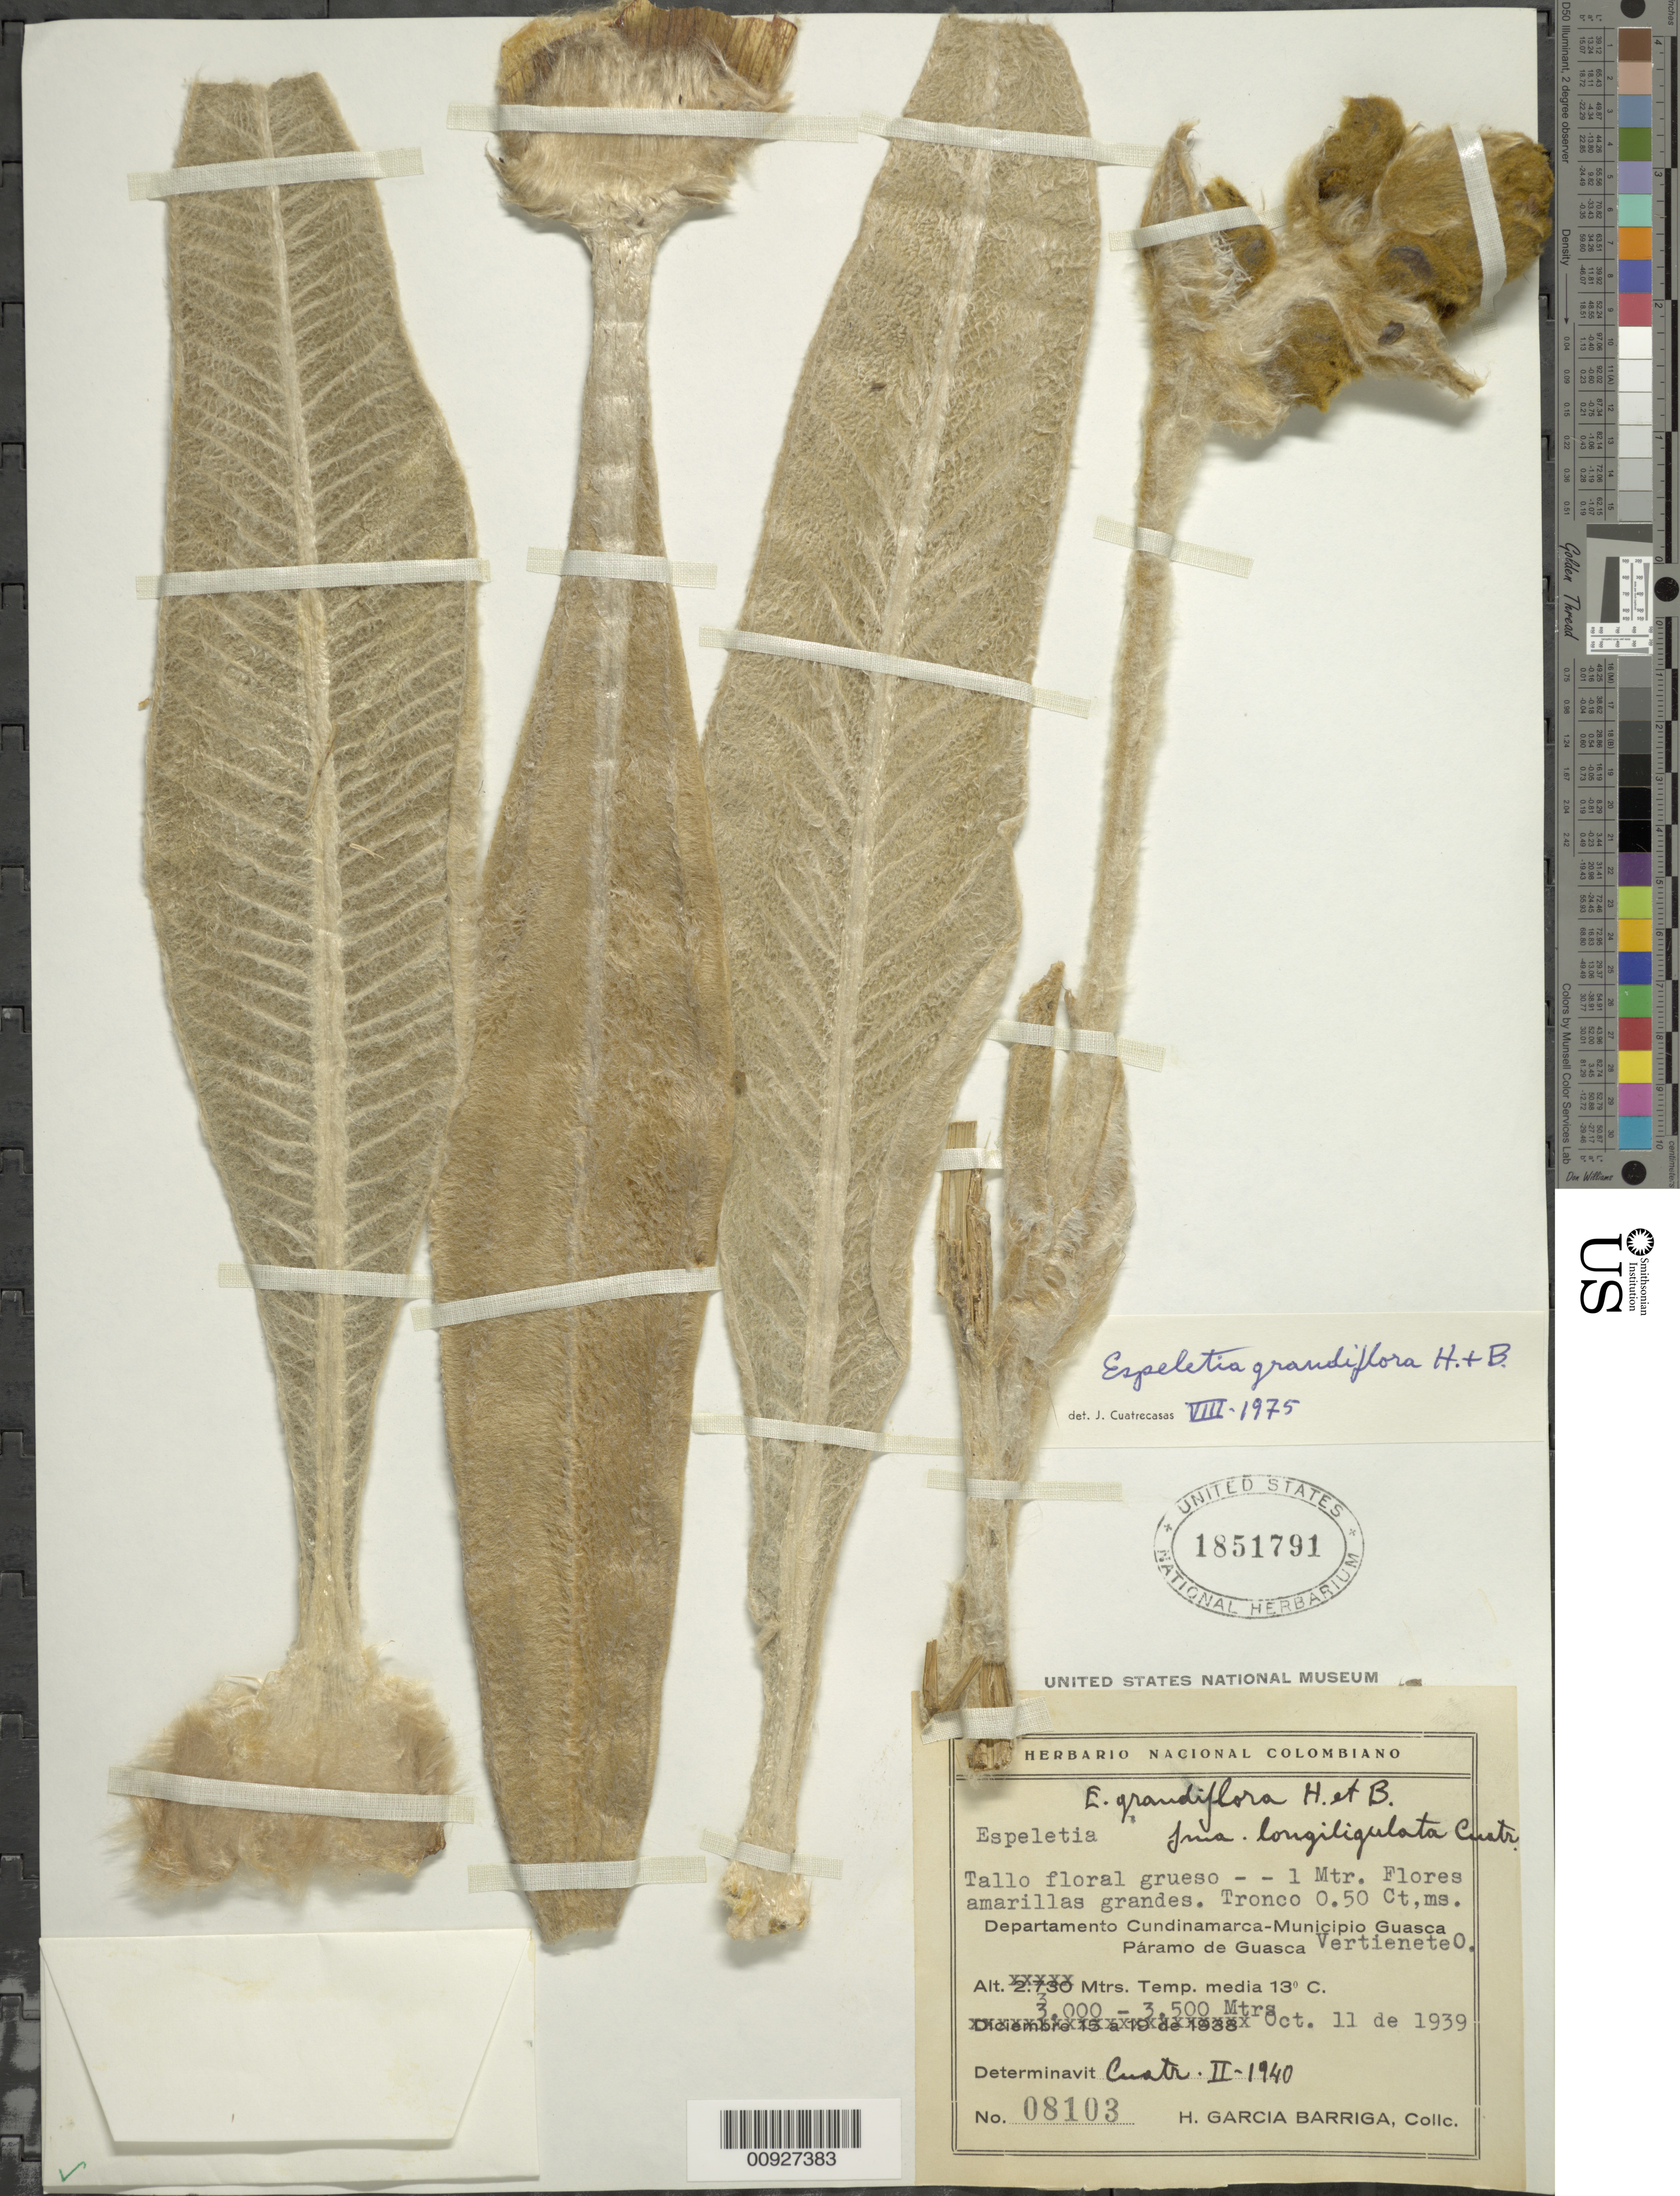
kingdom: Plantae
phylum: Tracheophyta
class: Magnoliopsida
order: Asterales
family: Asteraceae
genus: Espeletia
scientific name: Espeletia grandiflora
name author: Humb. & Bonpl.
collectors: H. García Barriga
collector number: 8103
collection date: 1939-10-11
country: Colombia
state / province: Cundinamarca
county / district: Guasca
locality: Páramo de Guasca. Páramo de Guasca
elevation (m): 3000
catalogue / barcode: US 1851791